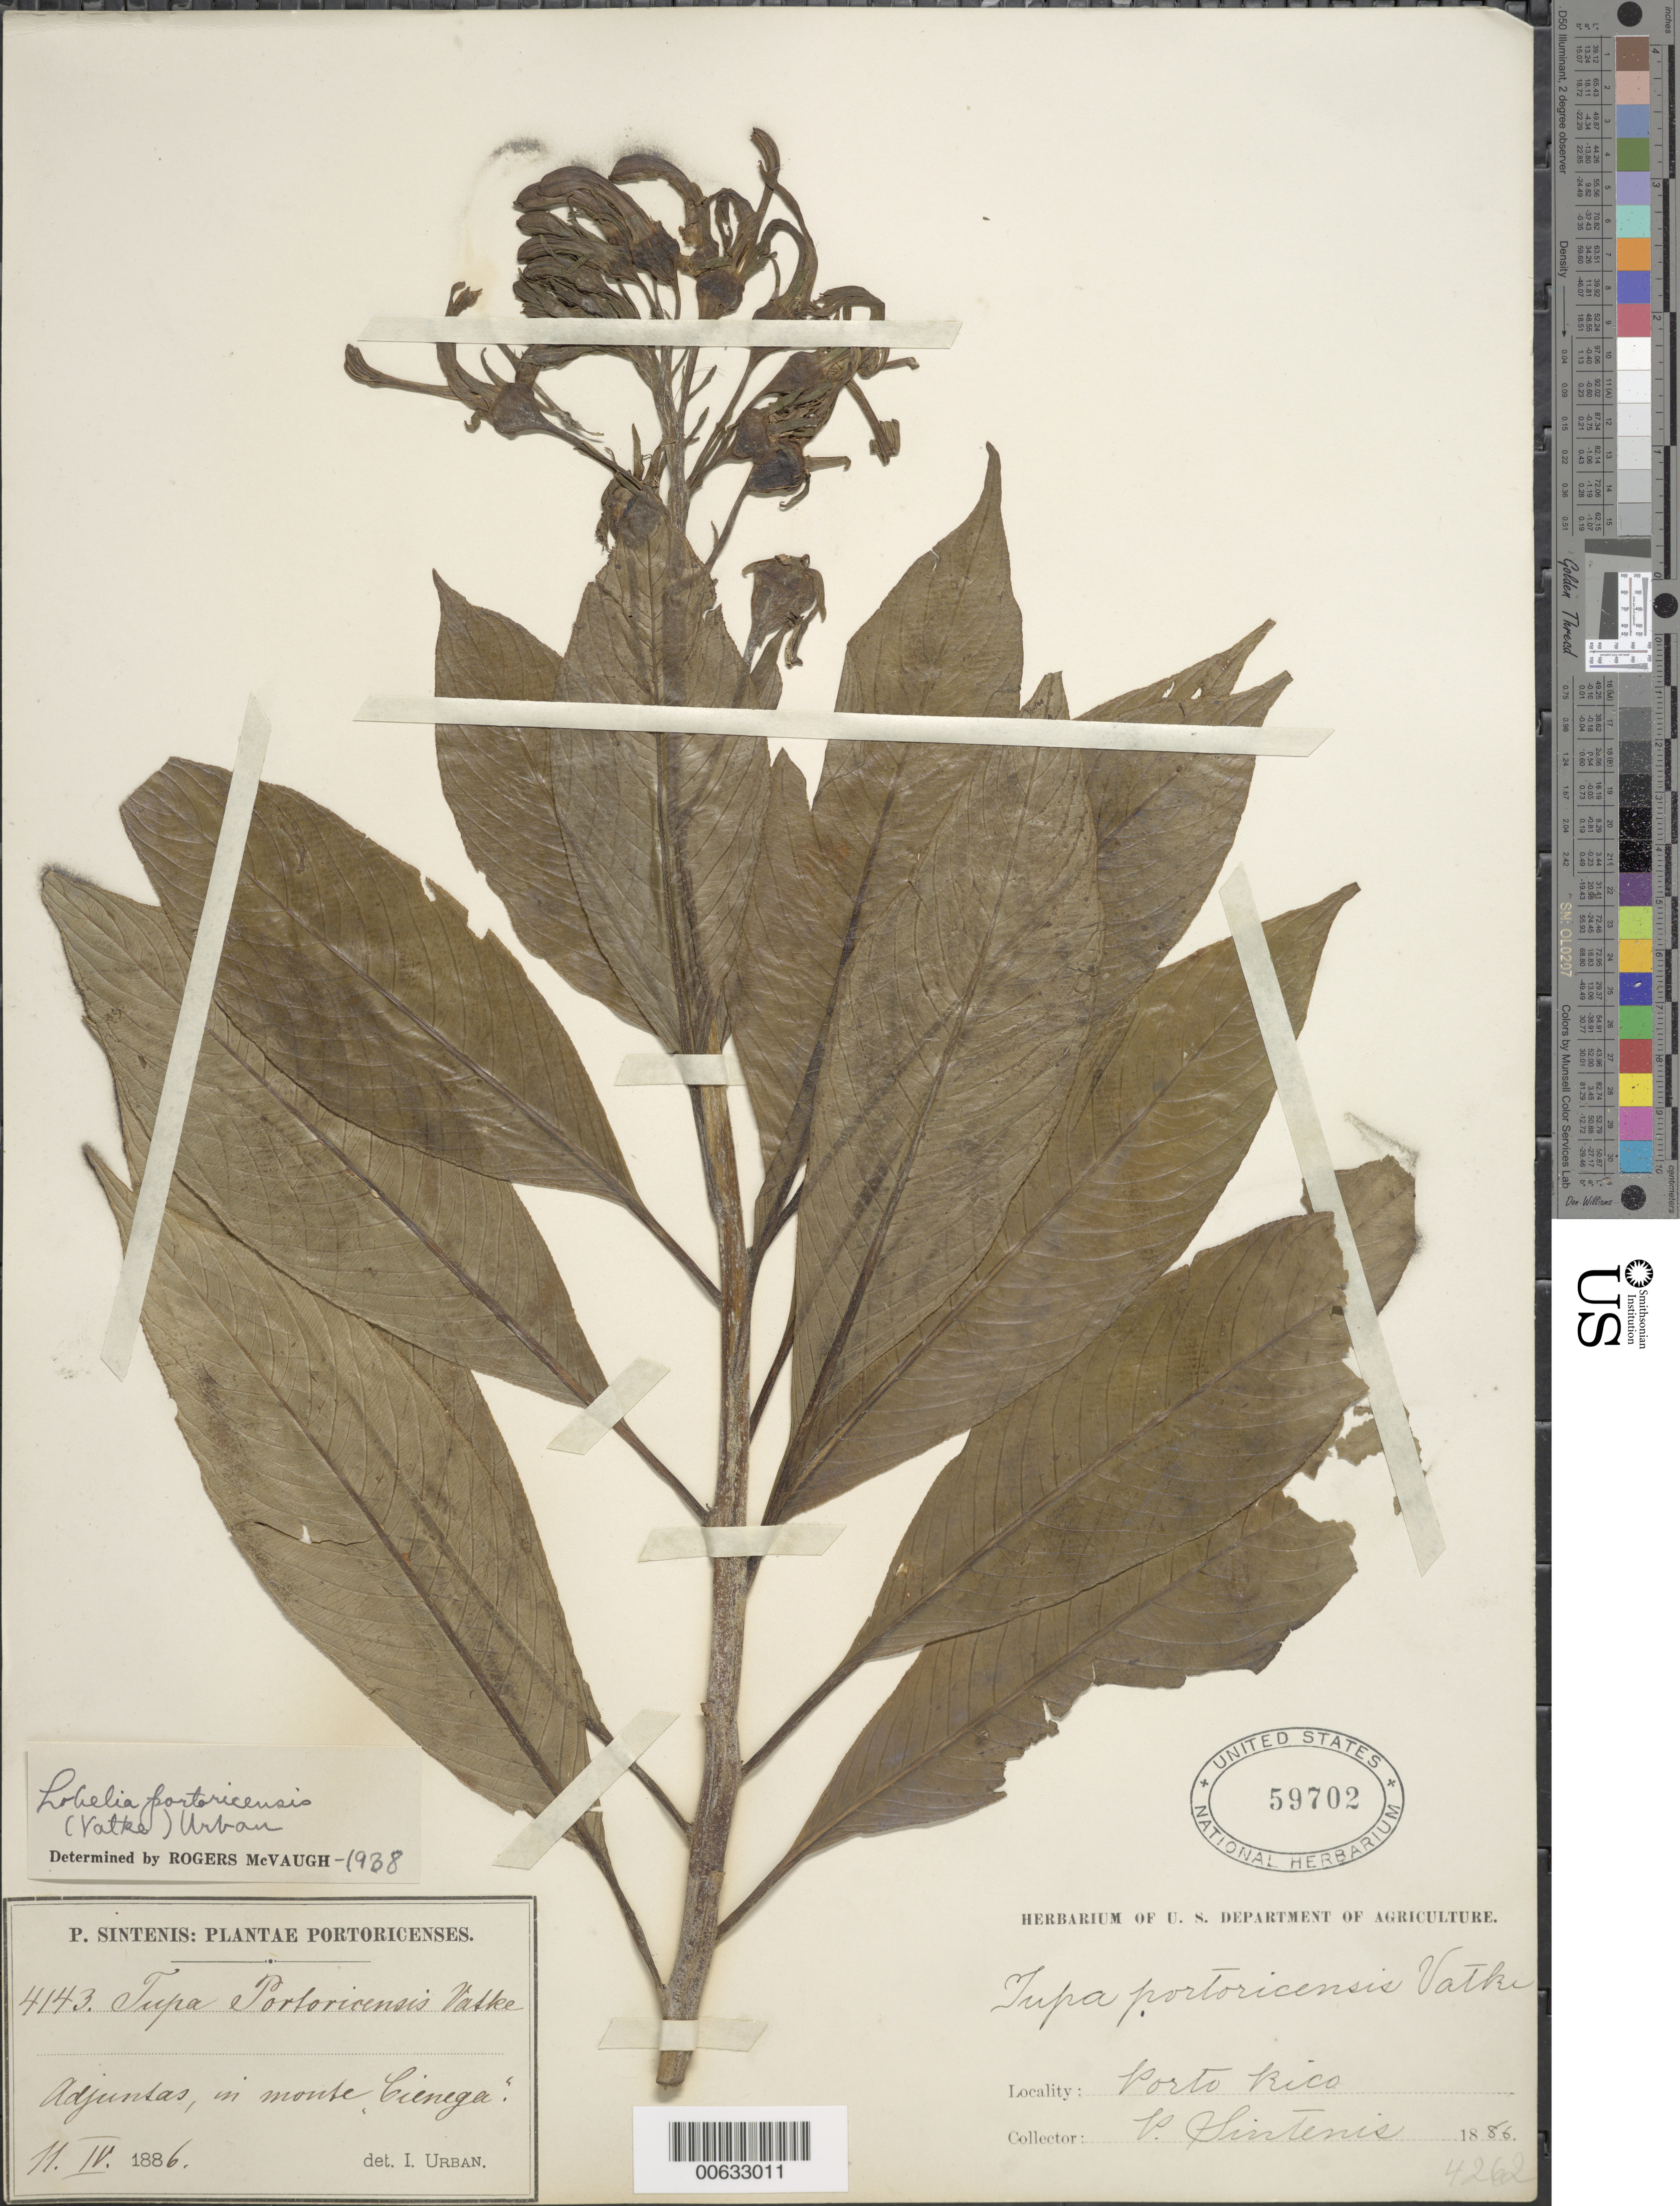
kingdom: Plantae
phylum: Tracheophyta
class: Magnoliopsida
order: Asterales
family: Campanulaceae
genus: Lobelia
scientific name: Lobelia portoricensis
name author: (Vatke) Urb.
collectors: P. Sintenis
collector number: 4143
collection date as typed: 11 Apr 1886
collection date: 1886-04-11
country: Puerto Rico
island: Greater Antilles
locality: Adjuntas, in monte Cienega.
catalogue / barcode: US 59702